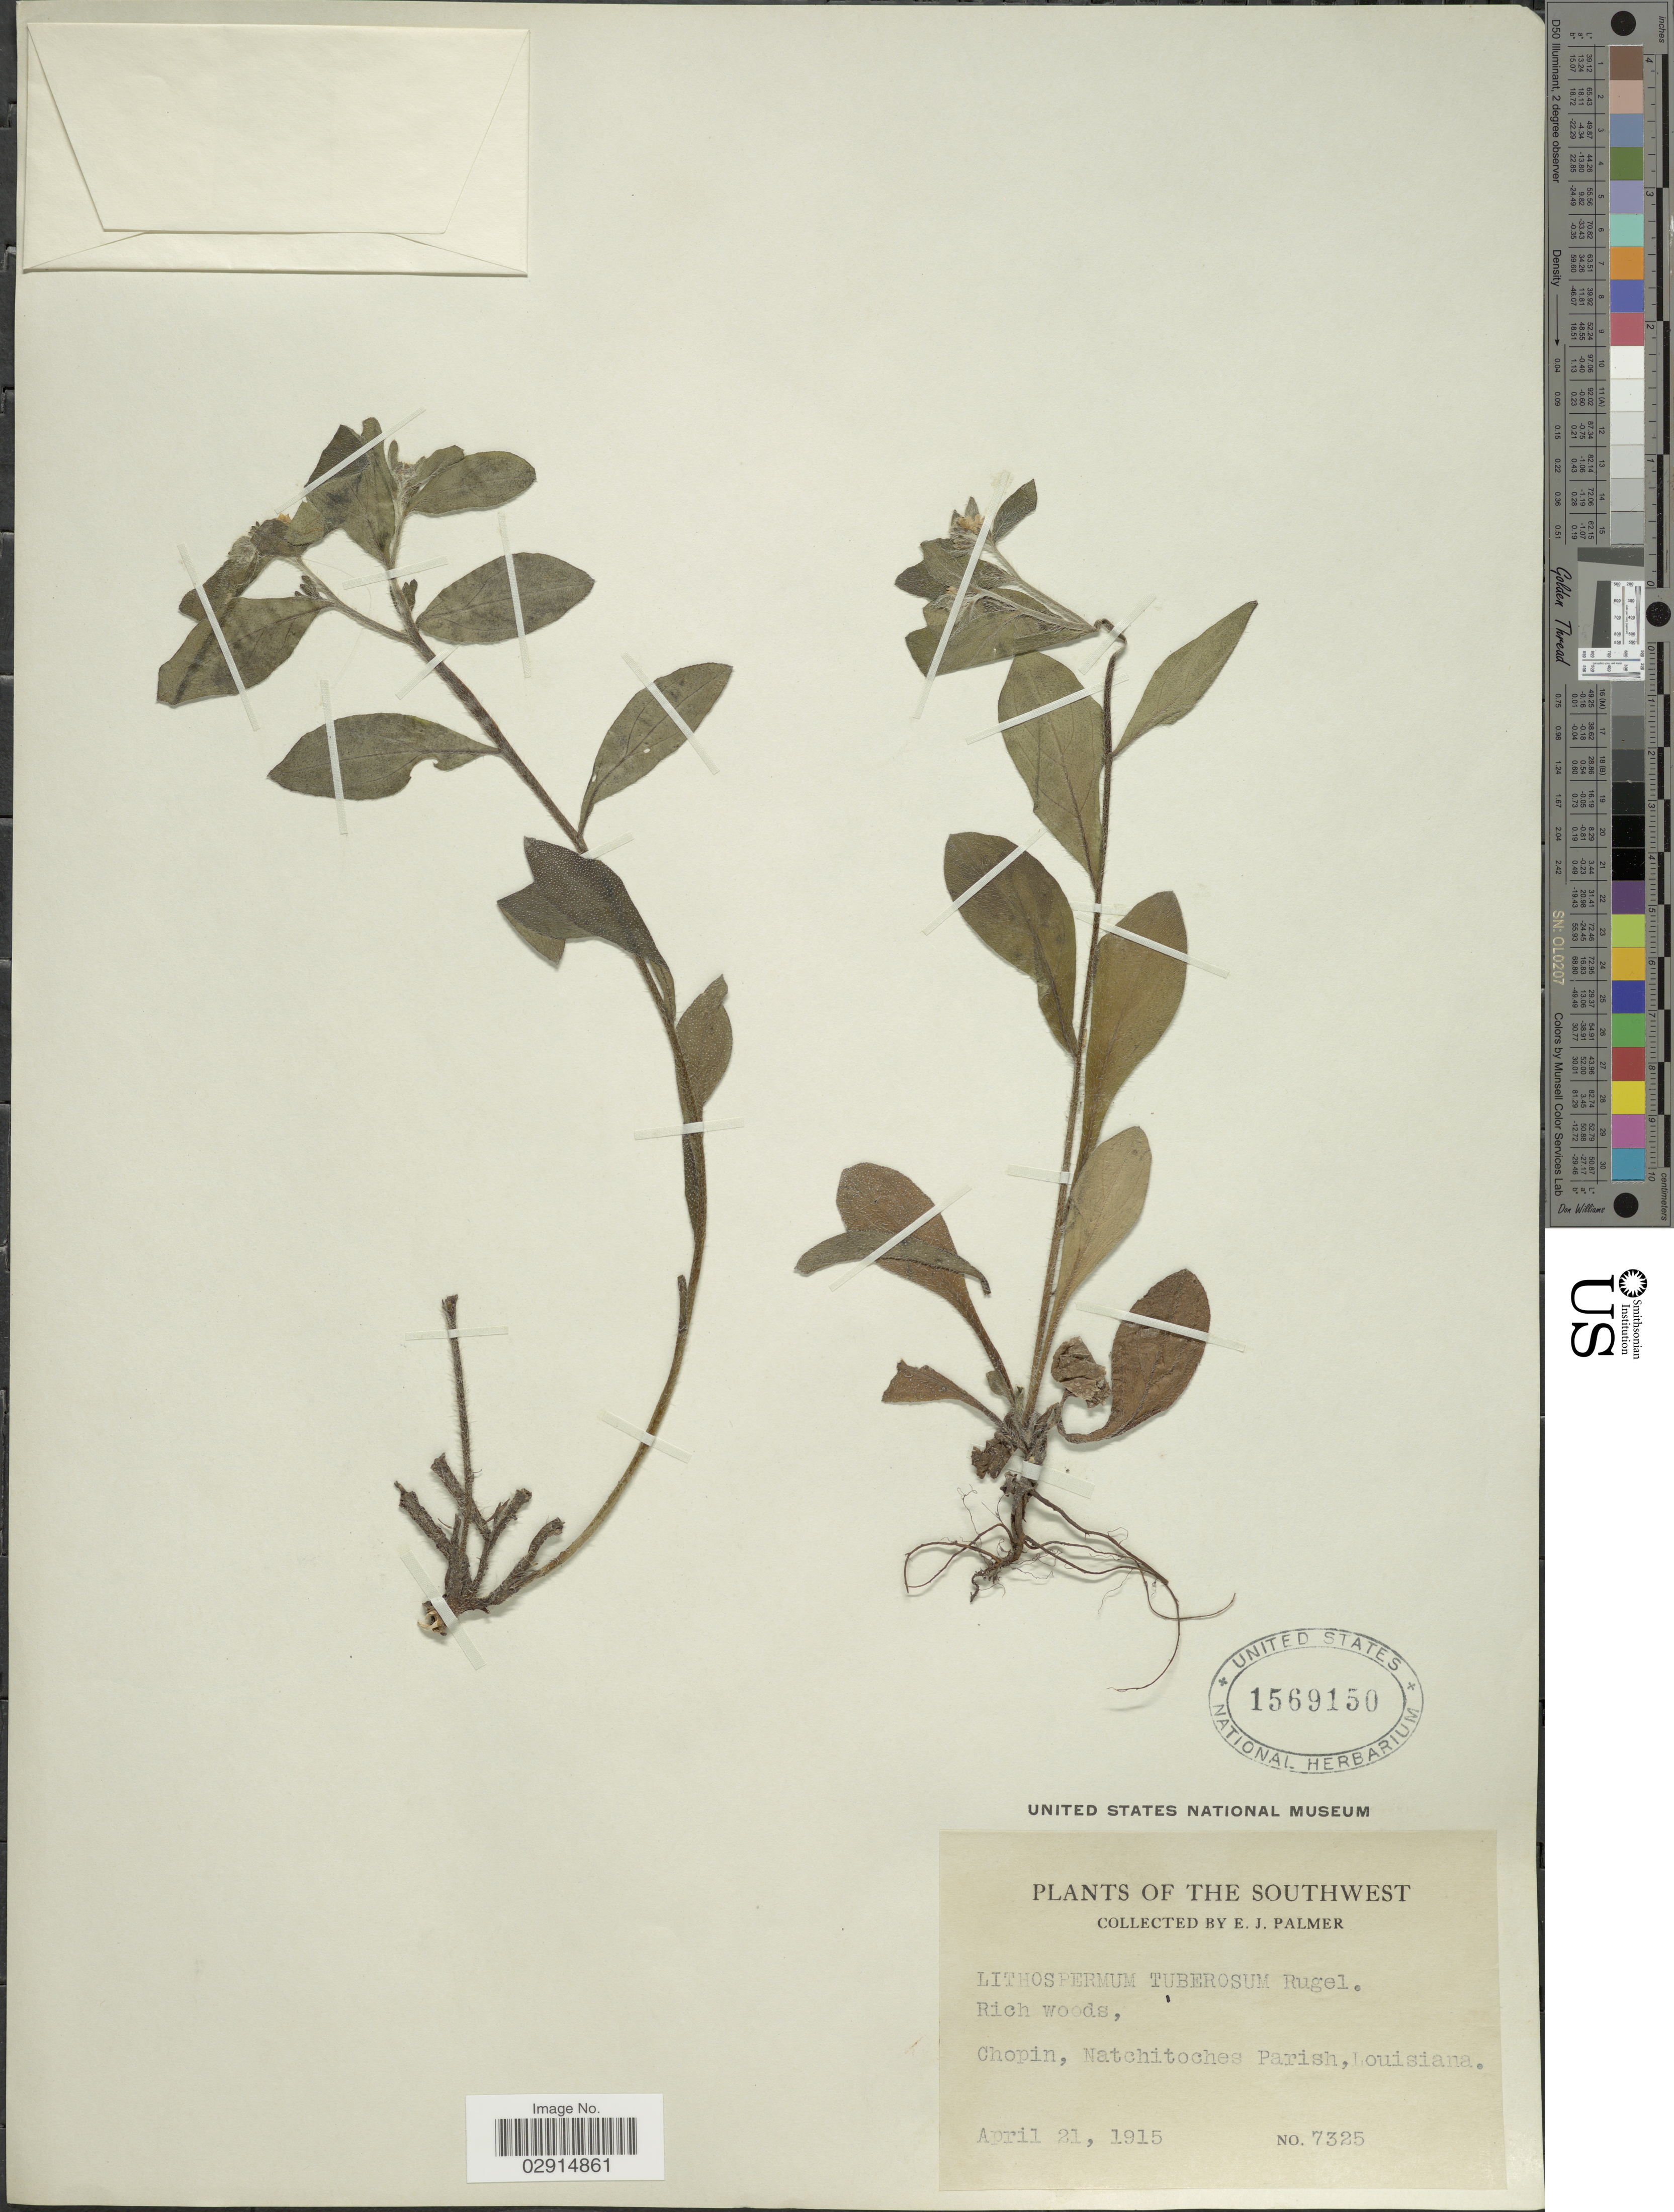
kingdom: Plantae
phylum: Tracheophyta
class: Magnoliopsida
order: Boraginales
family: Boraginaceae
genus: Lithospermum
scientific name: Lithospermum tuberosum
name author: Rugel ex DC.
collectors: E. J. Palmer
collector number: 7325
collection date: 1915-05-21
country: United States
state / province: Louisiana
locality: Rich woods, Chopin, Natchitoches Parish, The Southwest.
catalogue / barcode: US 1569150